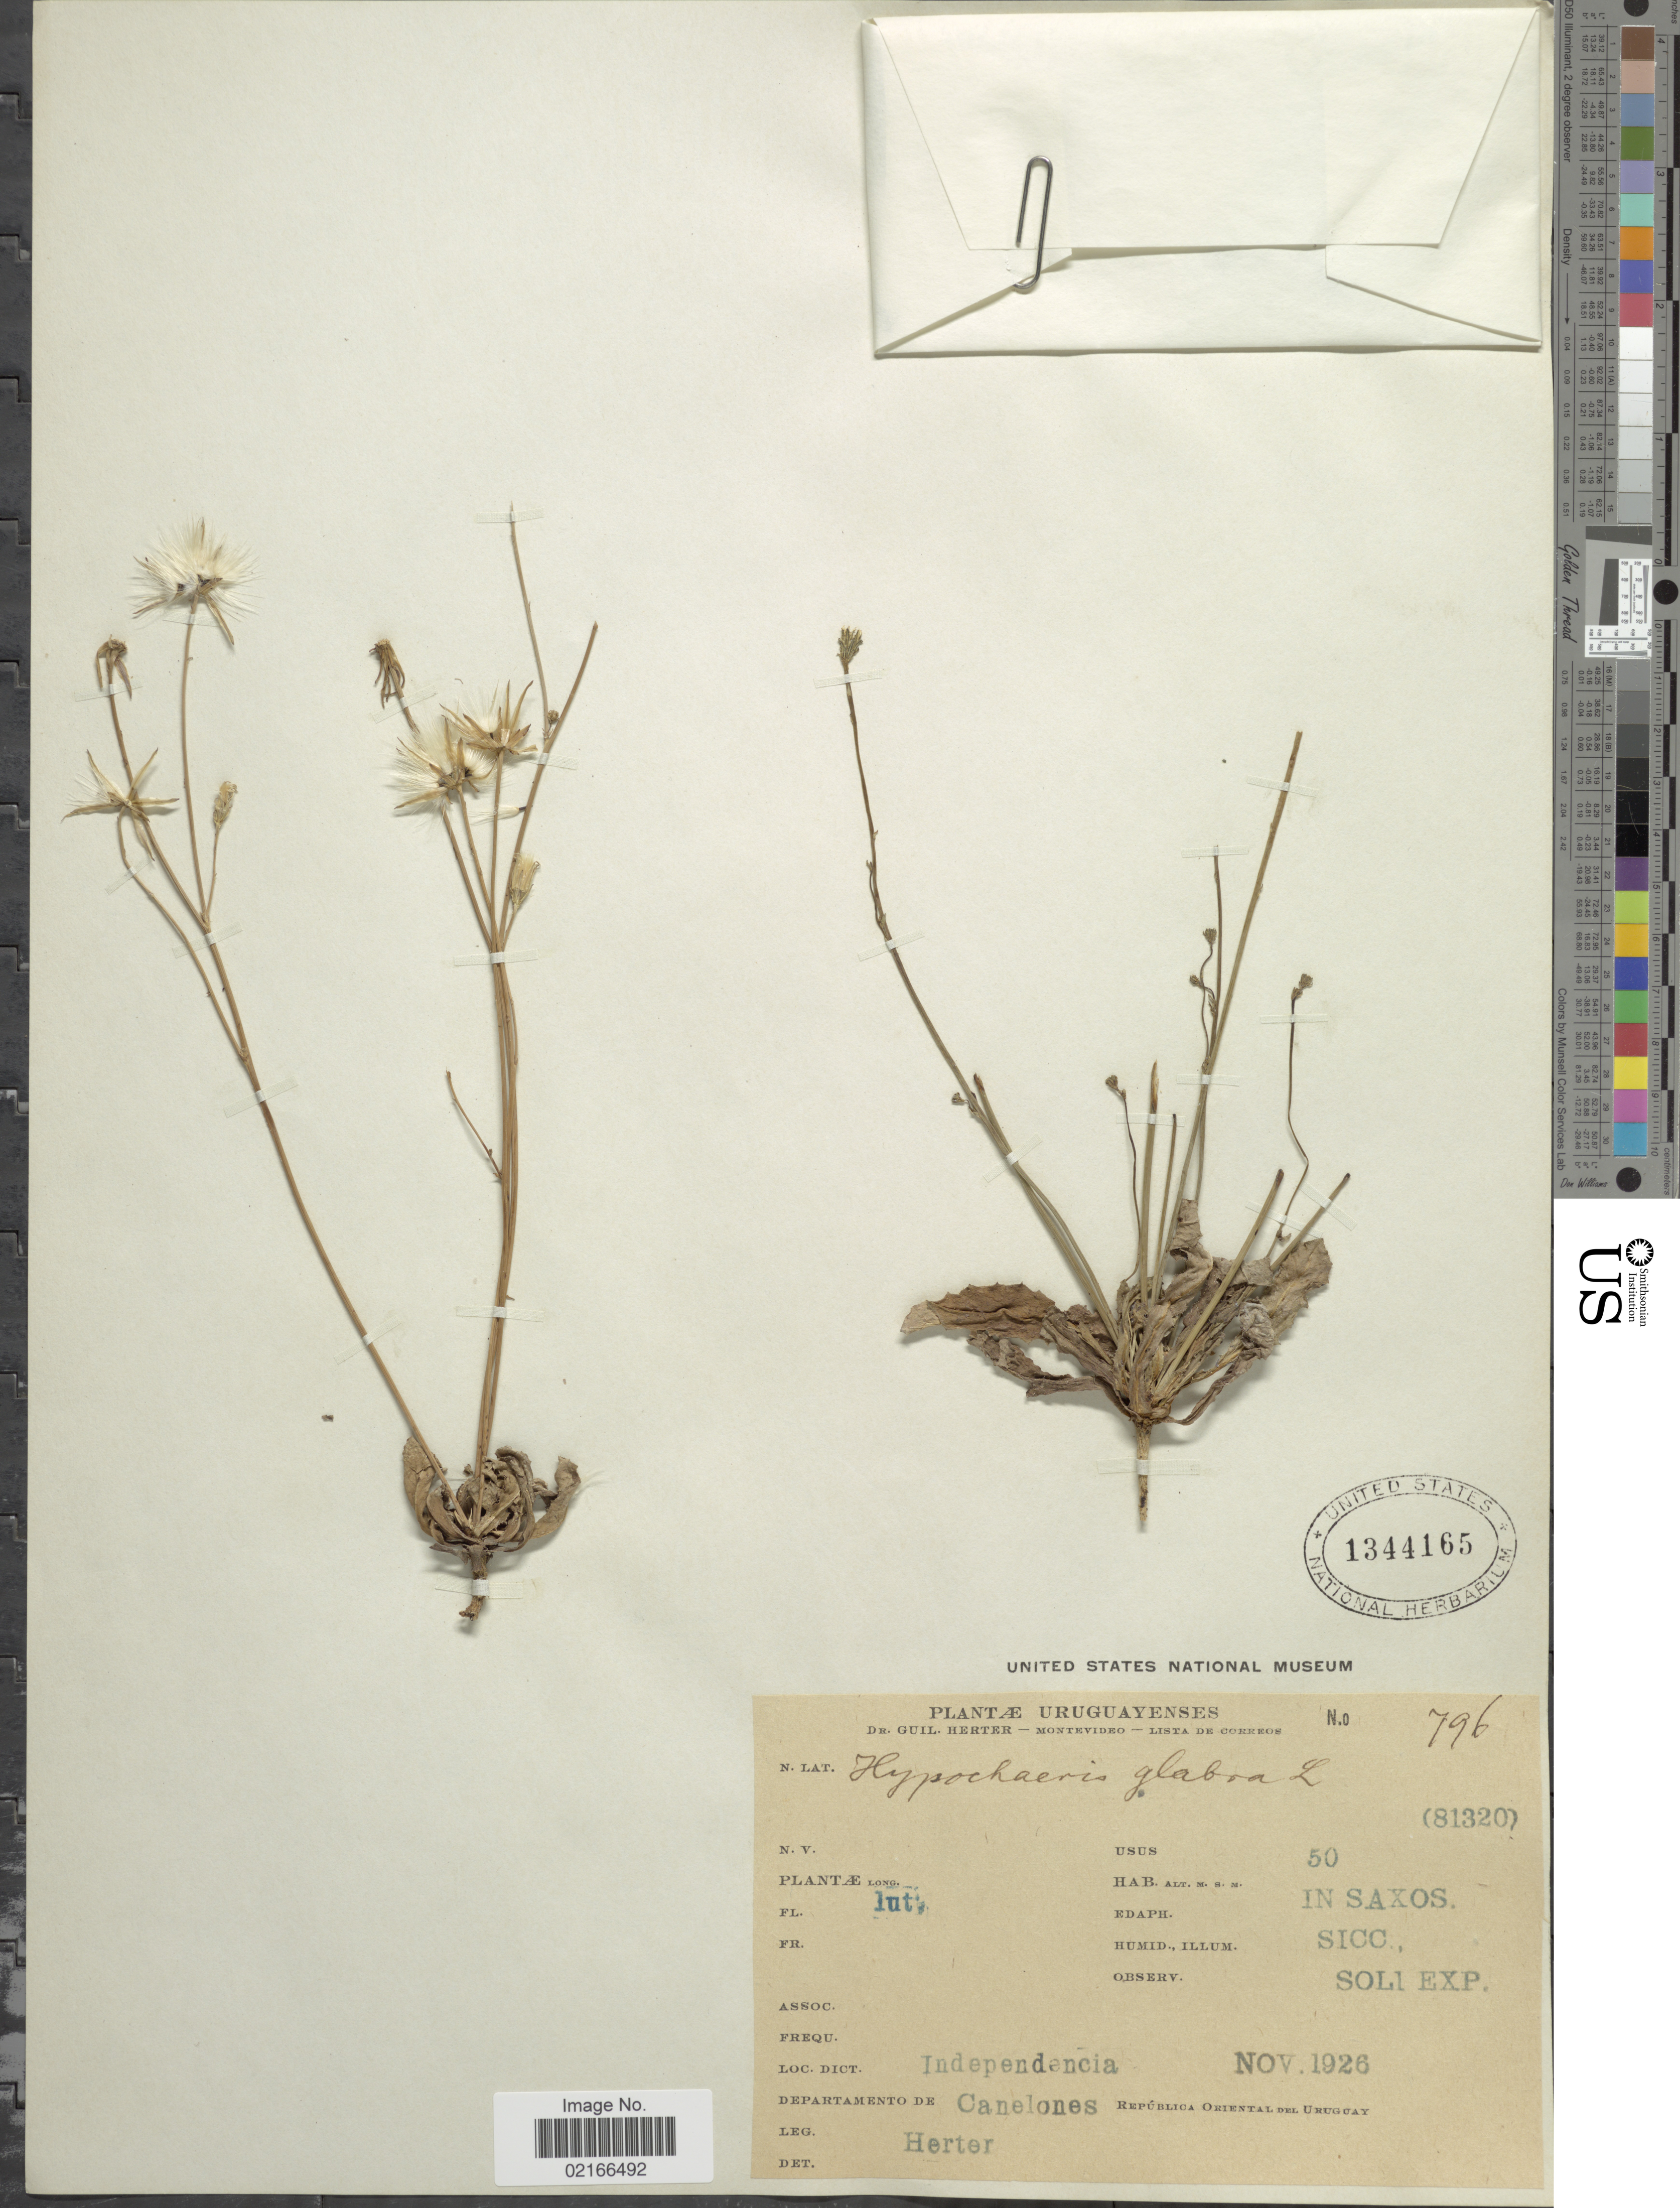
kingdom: Plantae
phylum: Tracheophyta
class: Magnoliopsida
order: Asterales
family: Asteraceae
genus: Hypochaeris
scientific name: Hypochaeris glabra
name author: L.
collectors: G. Herter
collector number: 796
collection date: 1926-11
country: Uruguay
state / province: Canelones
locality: Dict. Independencia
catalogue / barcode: US 1344165